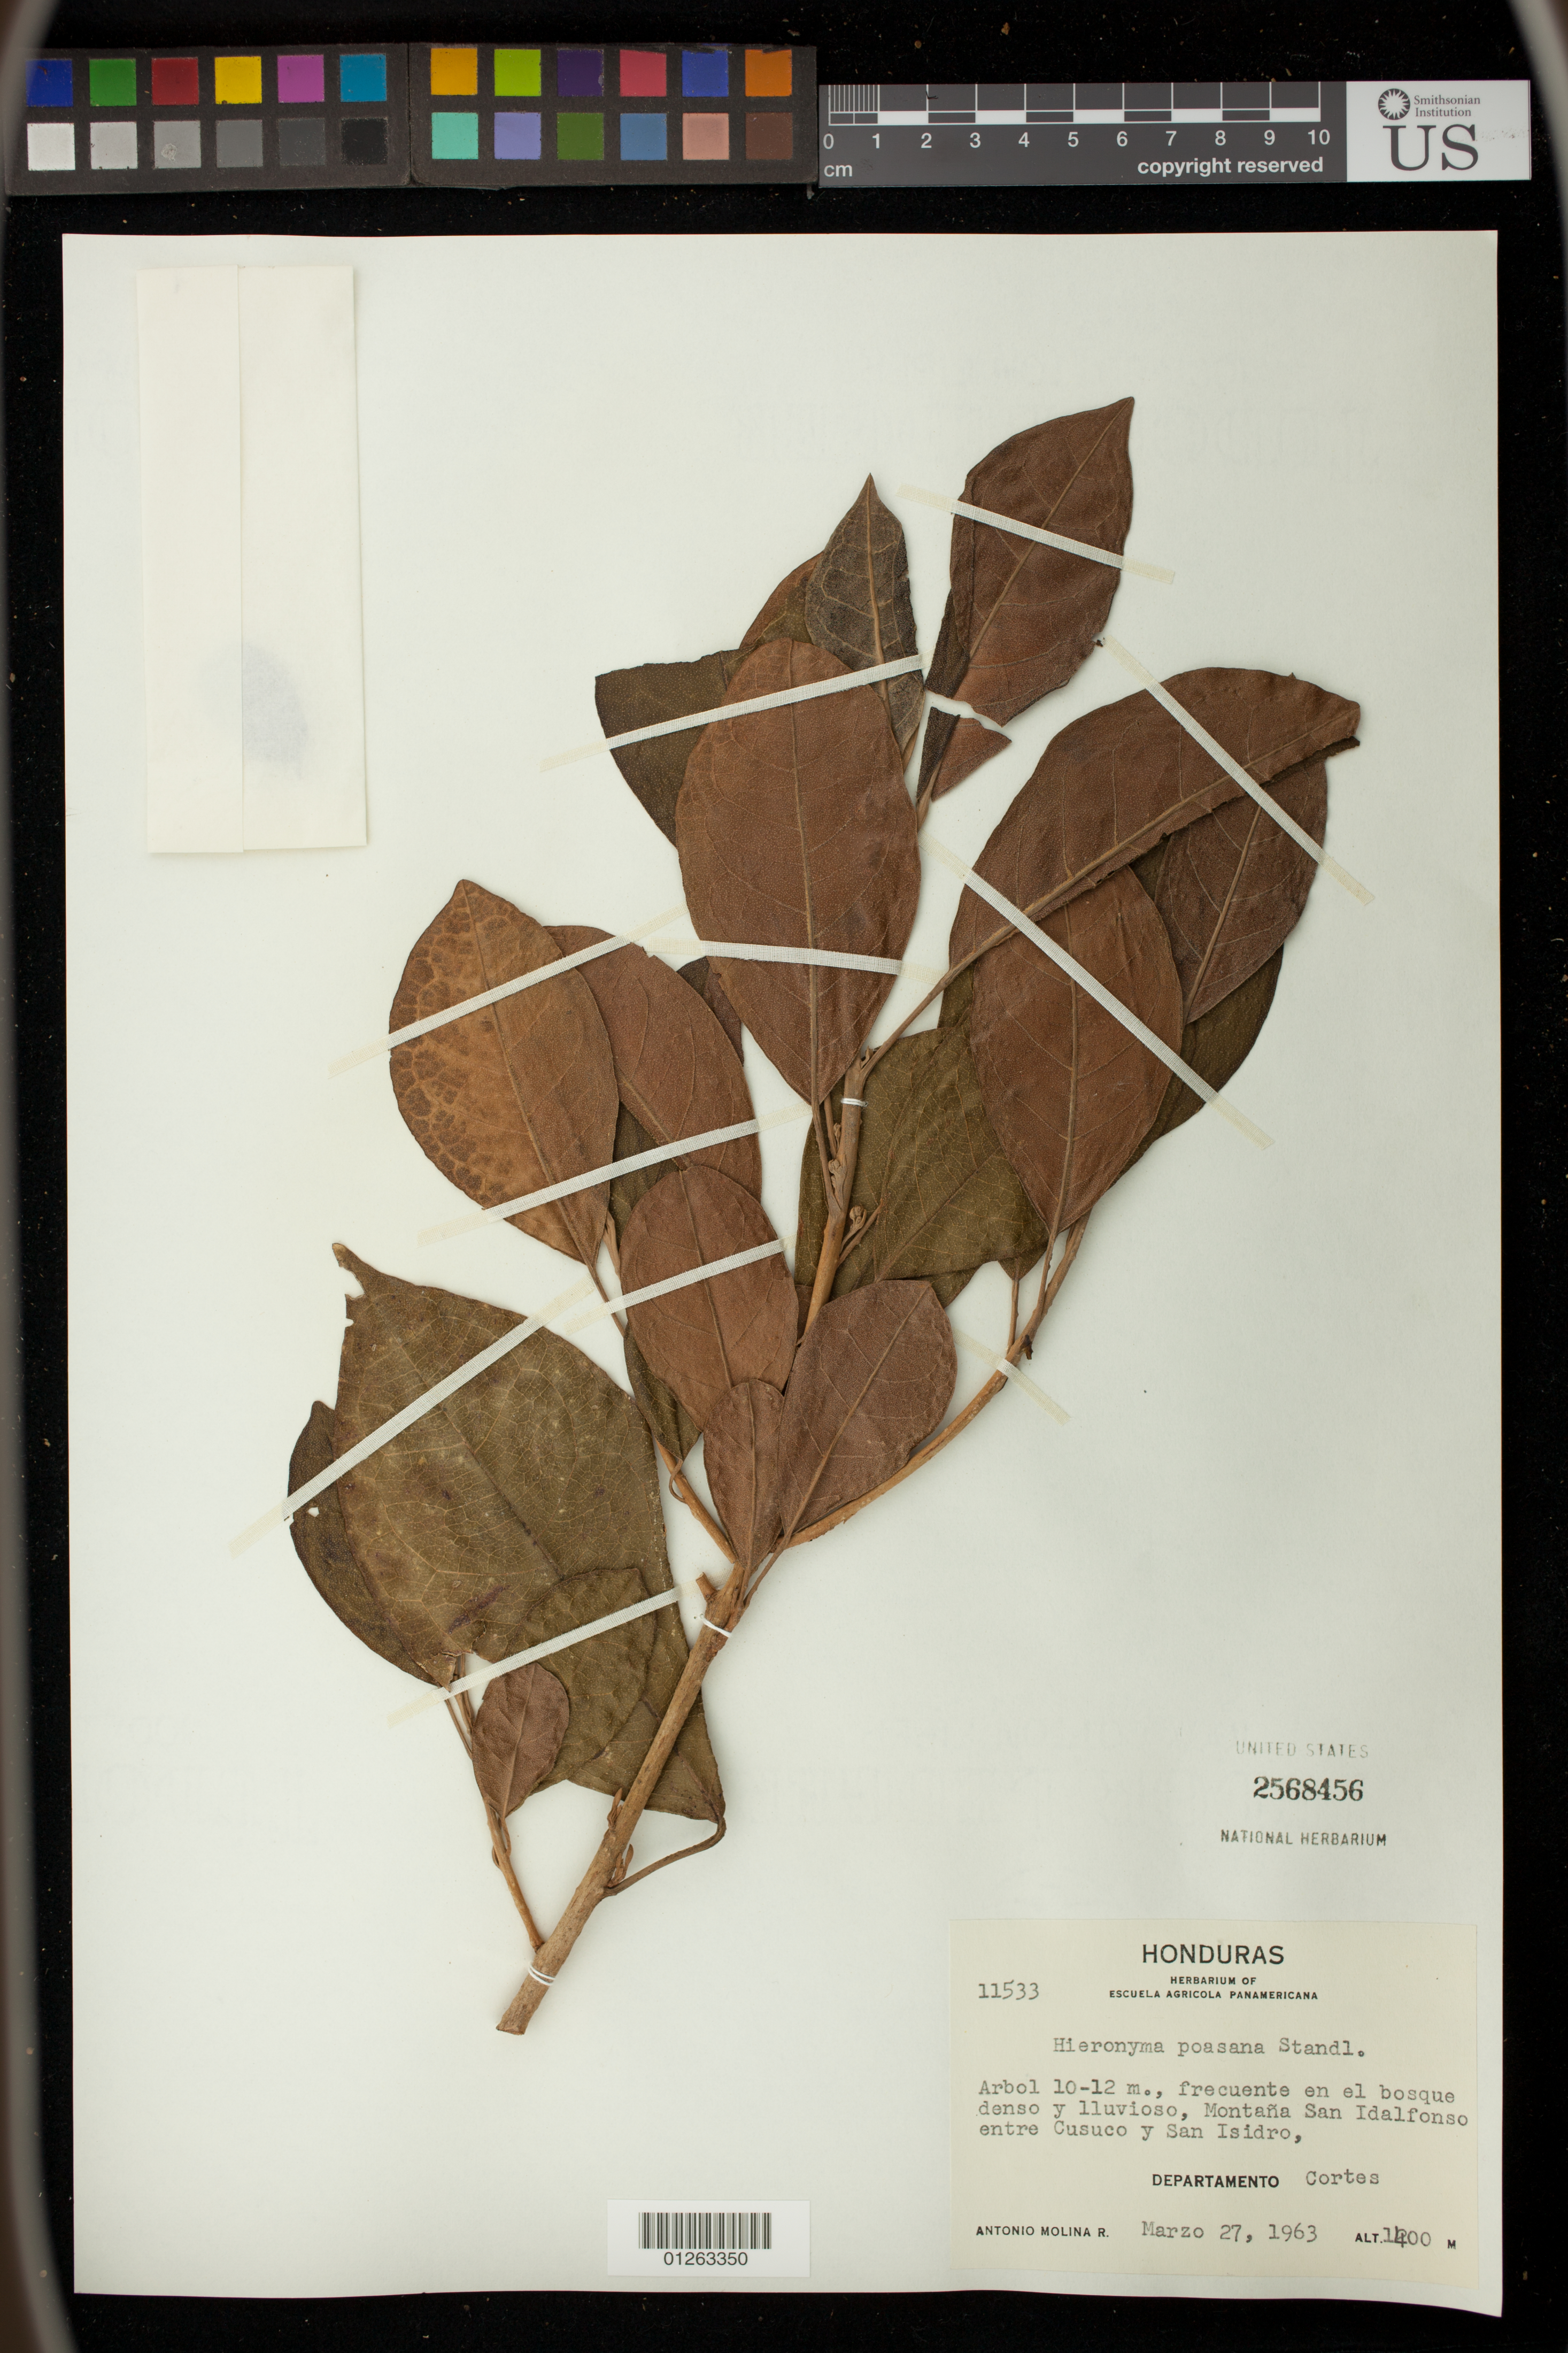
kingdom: Plantae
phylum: Tracheophyta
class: Magnoliopsida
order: Malpighiales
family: Phyllanthaceae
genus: Hieronyma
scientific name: Hieronyma poasana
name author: Standl.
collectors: A. Molina R.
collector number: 11533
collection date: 1963-03-27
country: Honduras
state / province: Cortés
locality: Montana San Idalfonso entre Cusuco y San Isidro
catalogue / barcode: US 2568456